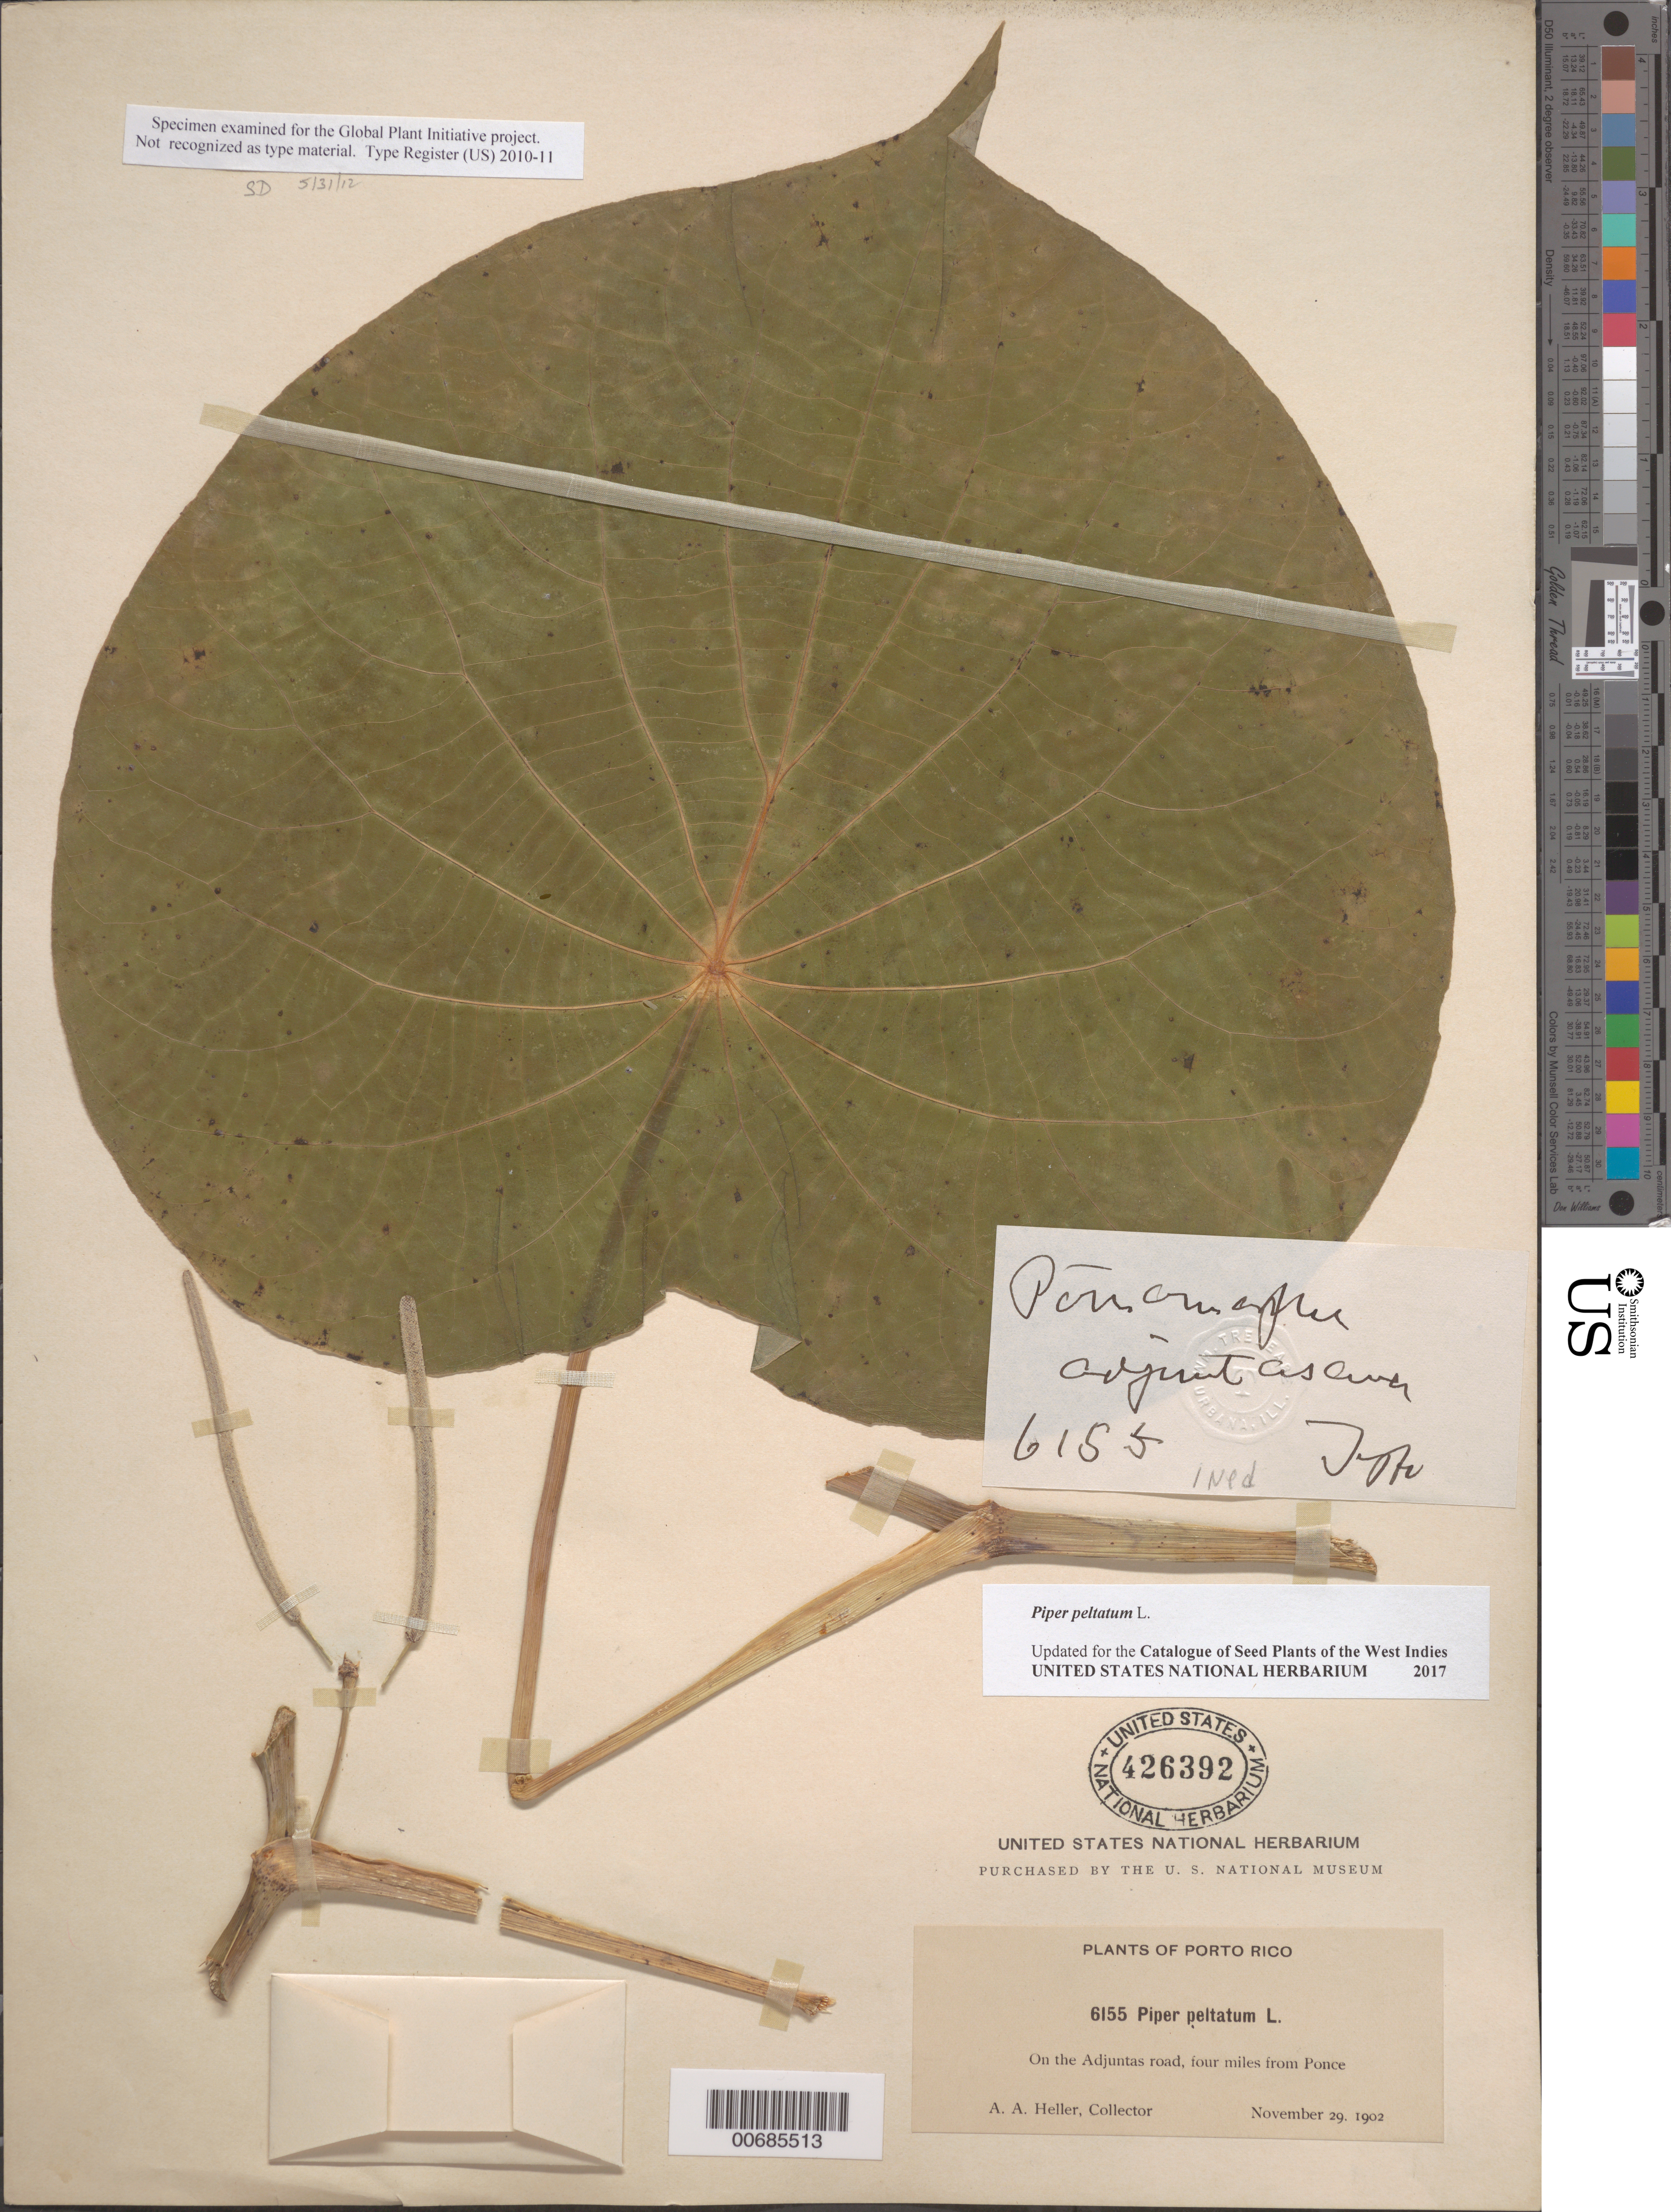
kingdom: Plantae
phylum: Tracheophyta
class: Magnoliopsida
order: Piperales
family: Piperaceae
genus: Piper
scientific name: Piper peltatum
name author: L.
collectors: A. A. Heller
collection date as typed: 29 Nov 1902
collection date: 1902-11-29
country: Puerto Rico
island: Greater Antilles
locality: On the Adjuntas road, four miles from Ponce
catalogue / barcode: US 426392